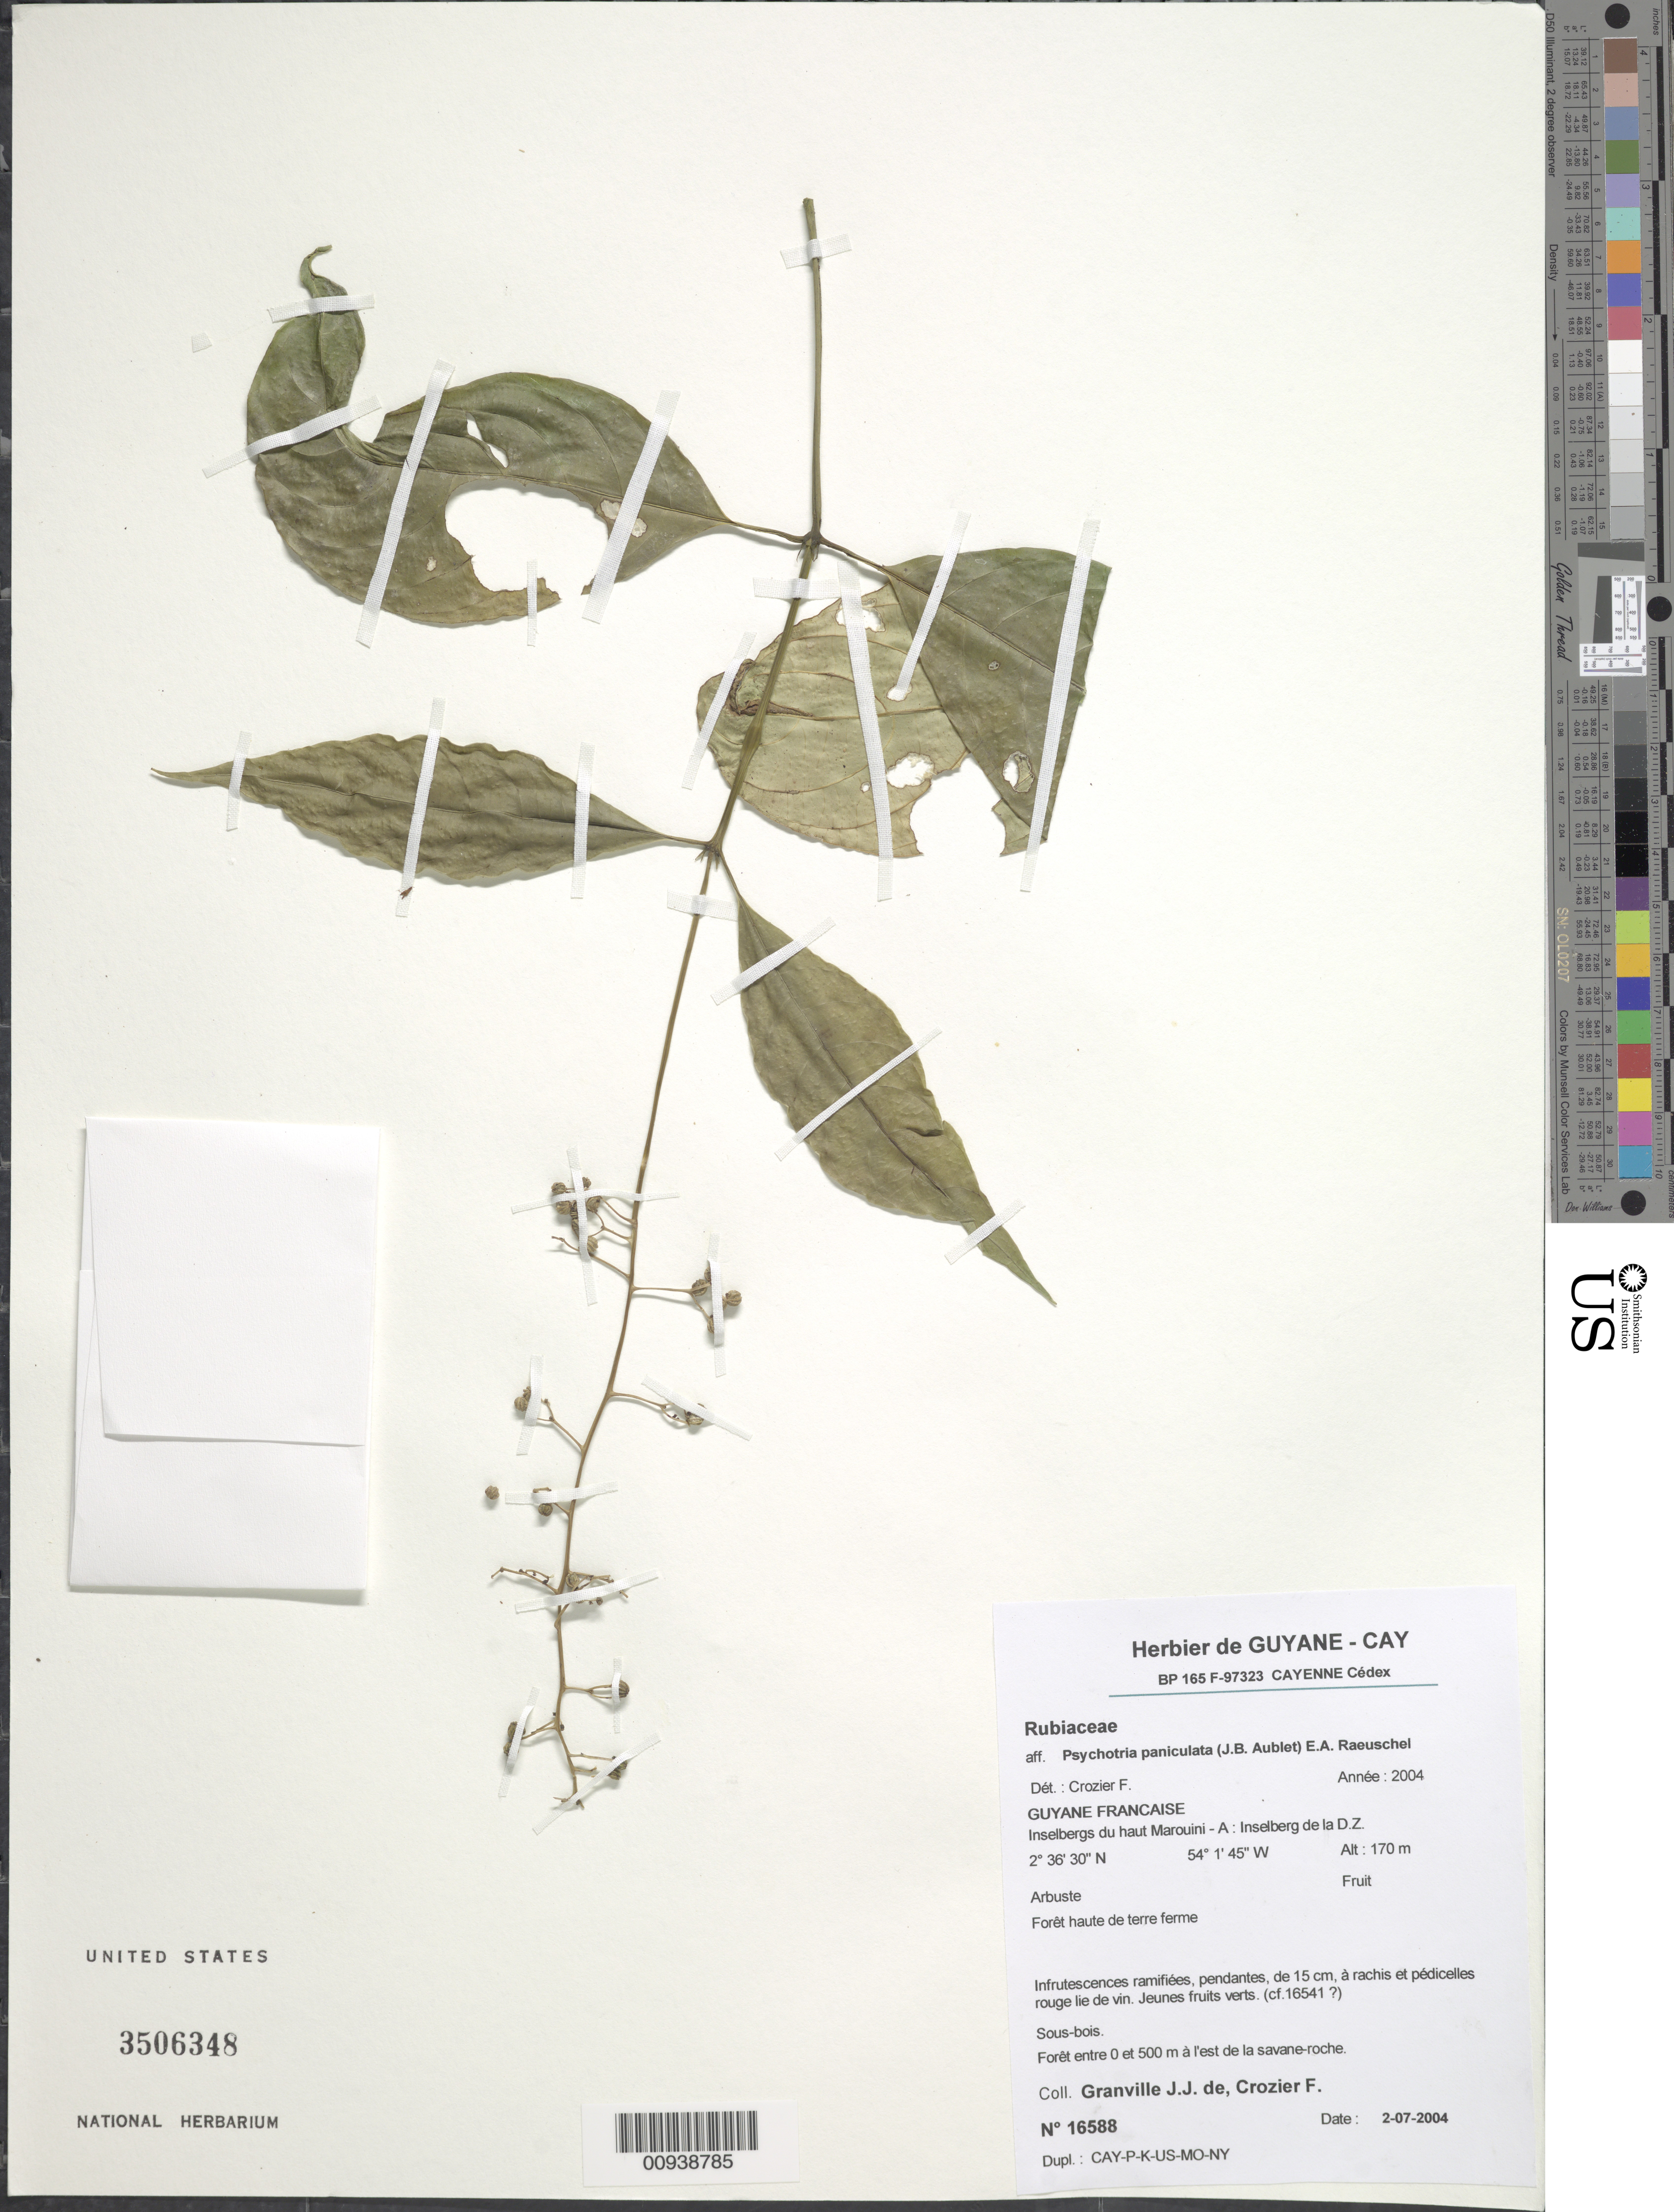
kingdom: Plantae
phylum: Tracheophyta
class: Magnoliopsida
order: Gentianales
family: Rubiaceae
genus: Palicourea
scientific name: Palicourea aubletii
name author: Delprete & J.H. Kirkbr.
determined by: Kirkbride, J. H., Jr.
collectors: J.-J. de Granville & F. Crozier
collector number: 16588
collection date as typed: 2-Jul-04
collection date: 2004-07-02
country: French Guiana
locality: Haut Marouini-A; Inselberg de la D.Z.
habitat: Foret haute de terre ferme; sous bois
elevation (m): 170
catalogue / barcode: US 3506348